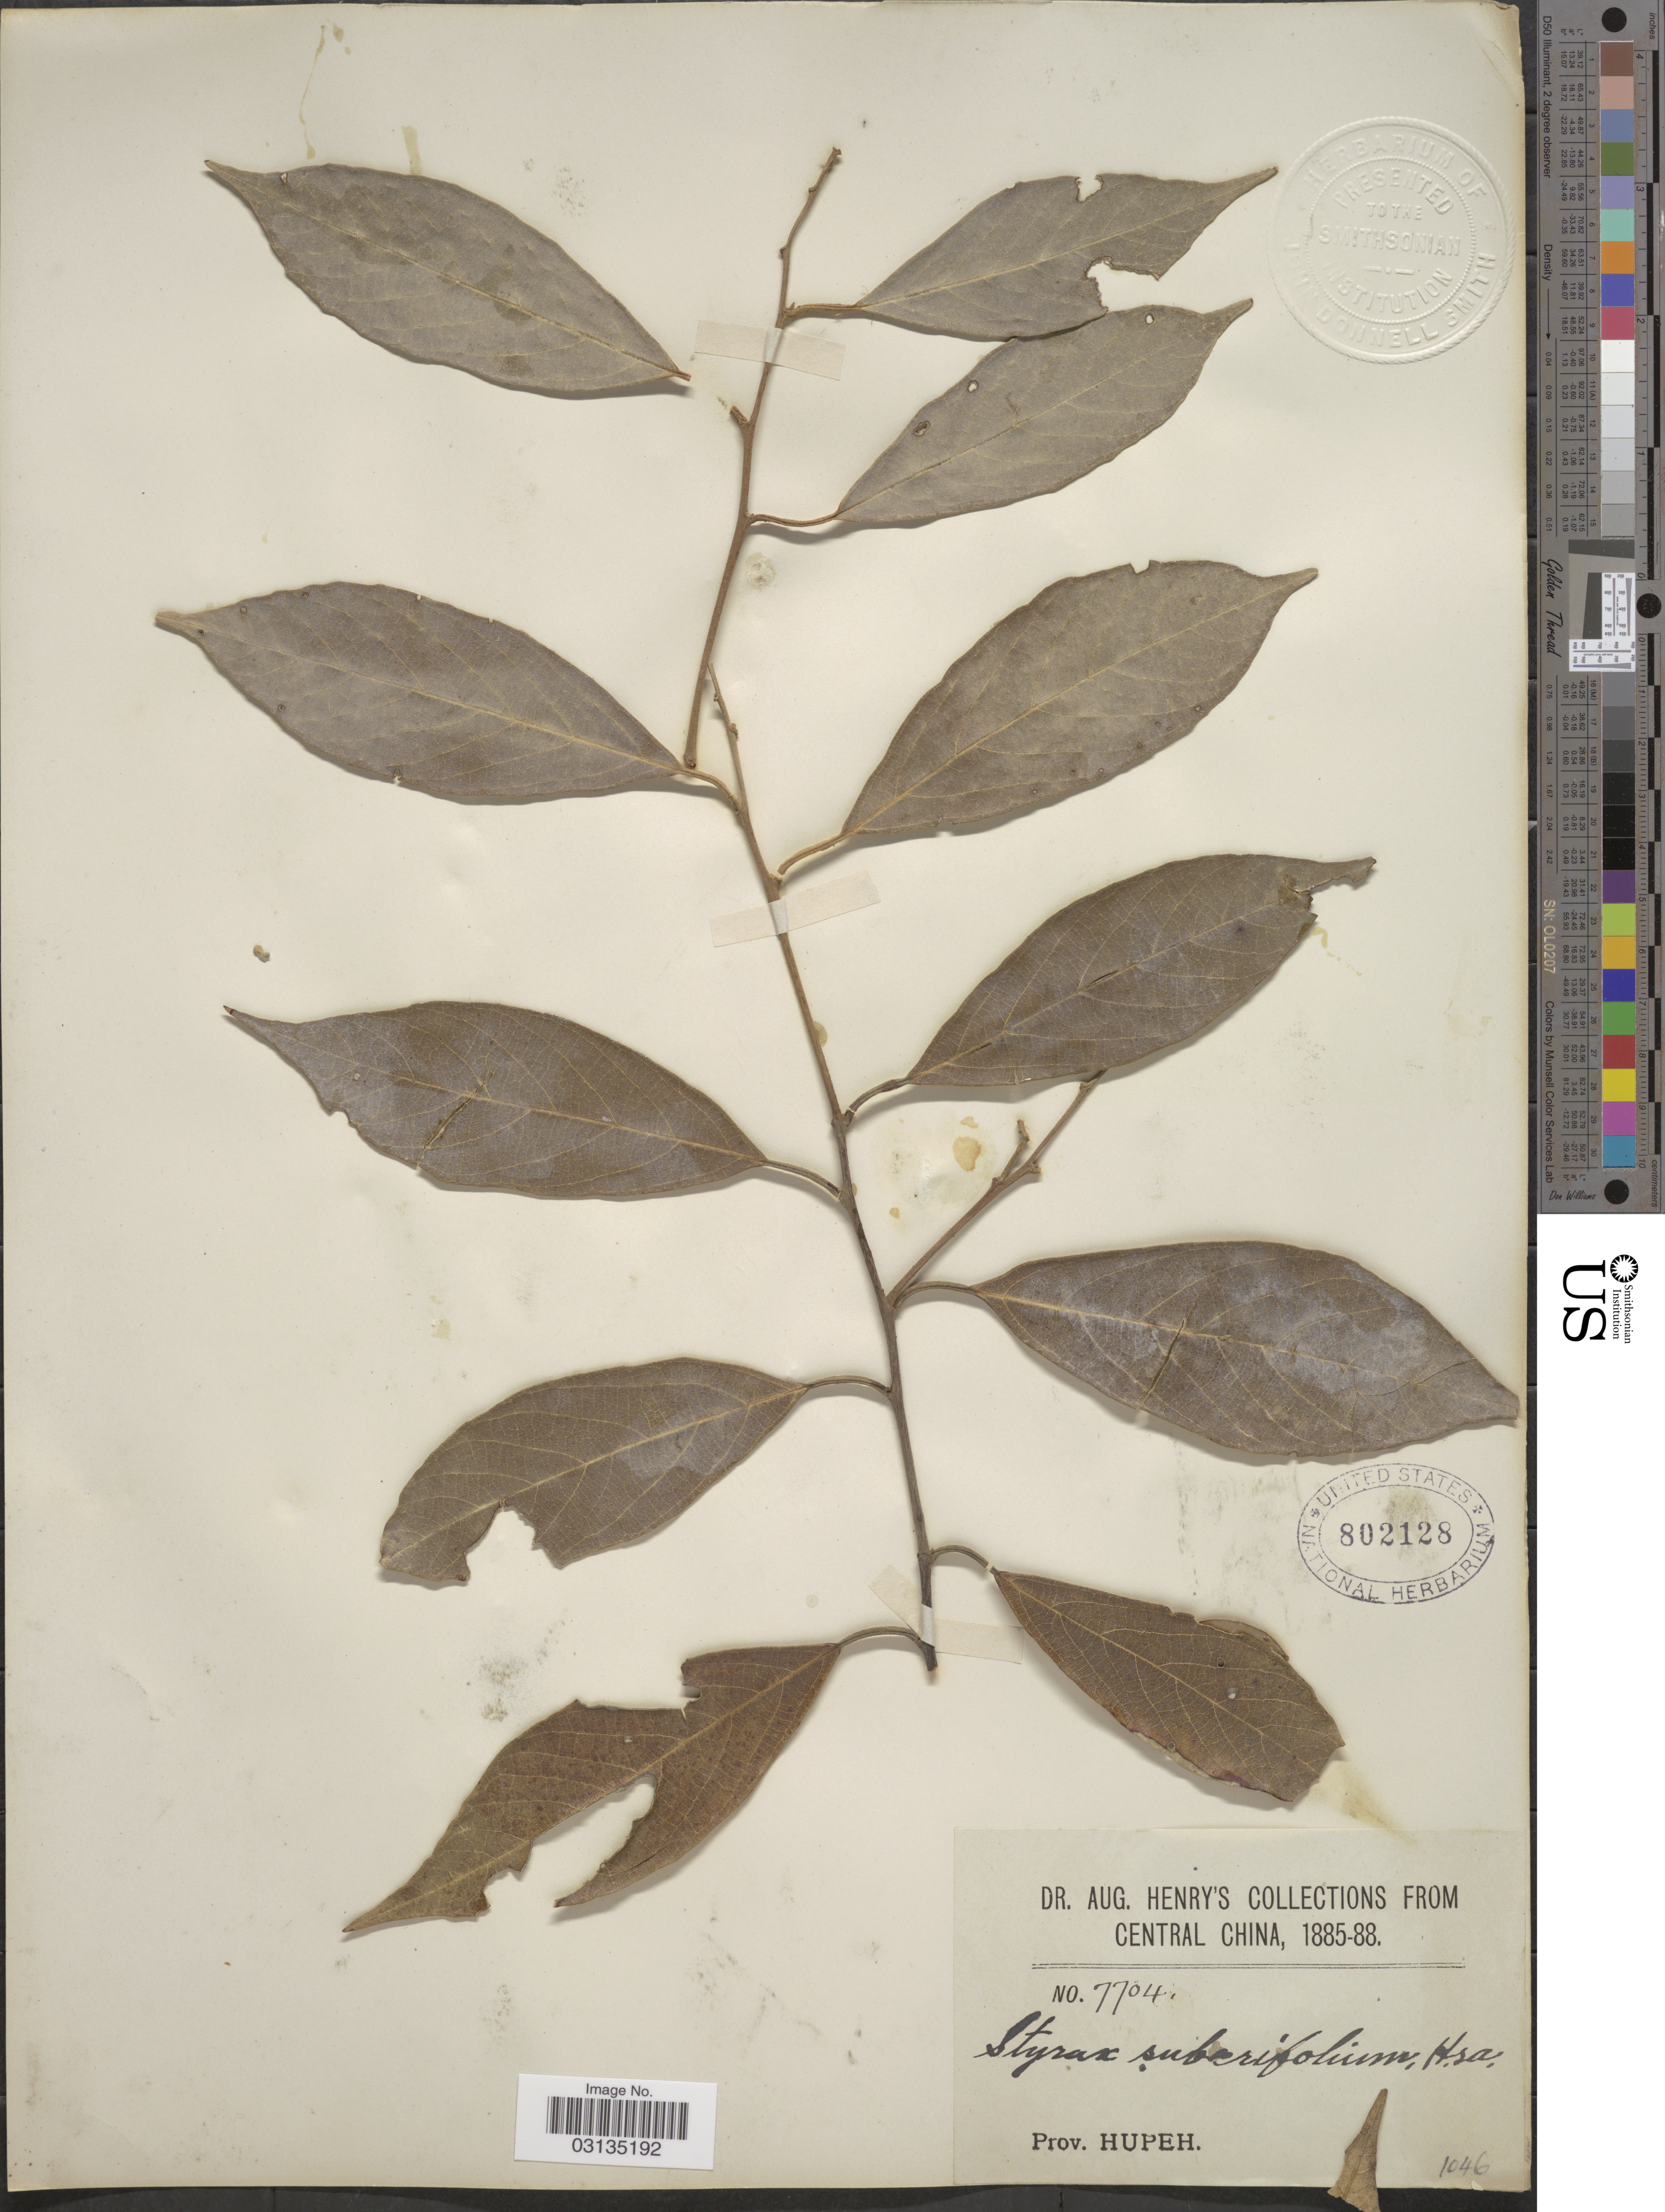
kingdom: Plantae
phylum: Tracheophyta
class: Magnoliopsida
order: Ericales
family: Styracaceae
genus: Styrax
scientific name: Styrax suberifolius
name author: Hook. & Arn.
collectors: A. Henry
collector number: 7704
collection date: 1885/1888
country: China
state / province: Hubei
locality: Central China, Prov. Hupeh.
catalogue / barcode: US 802128